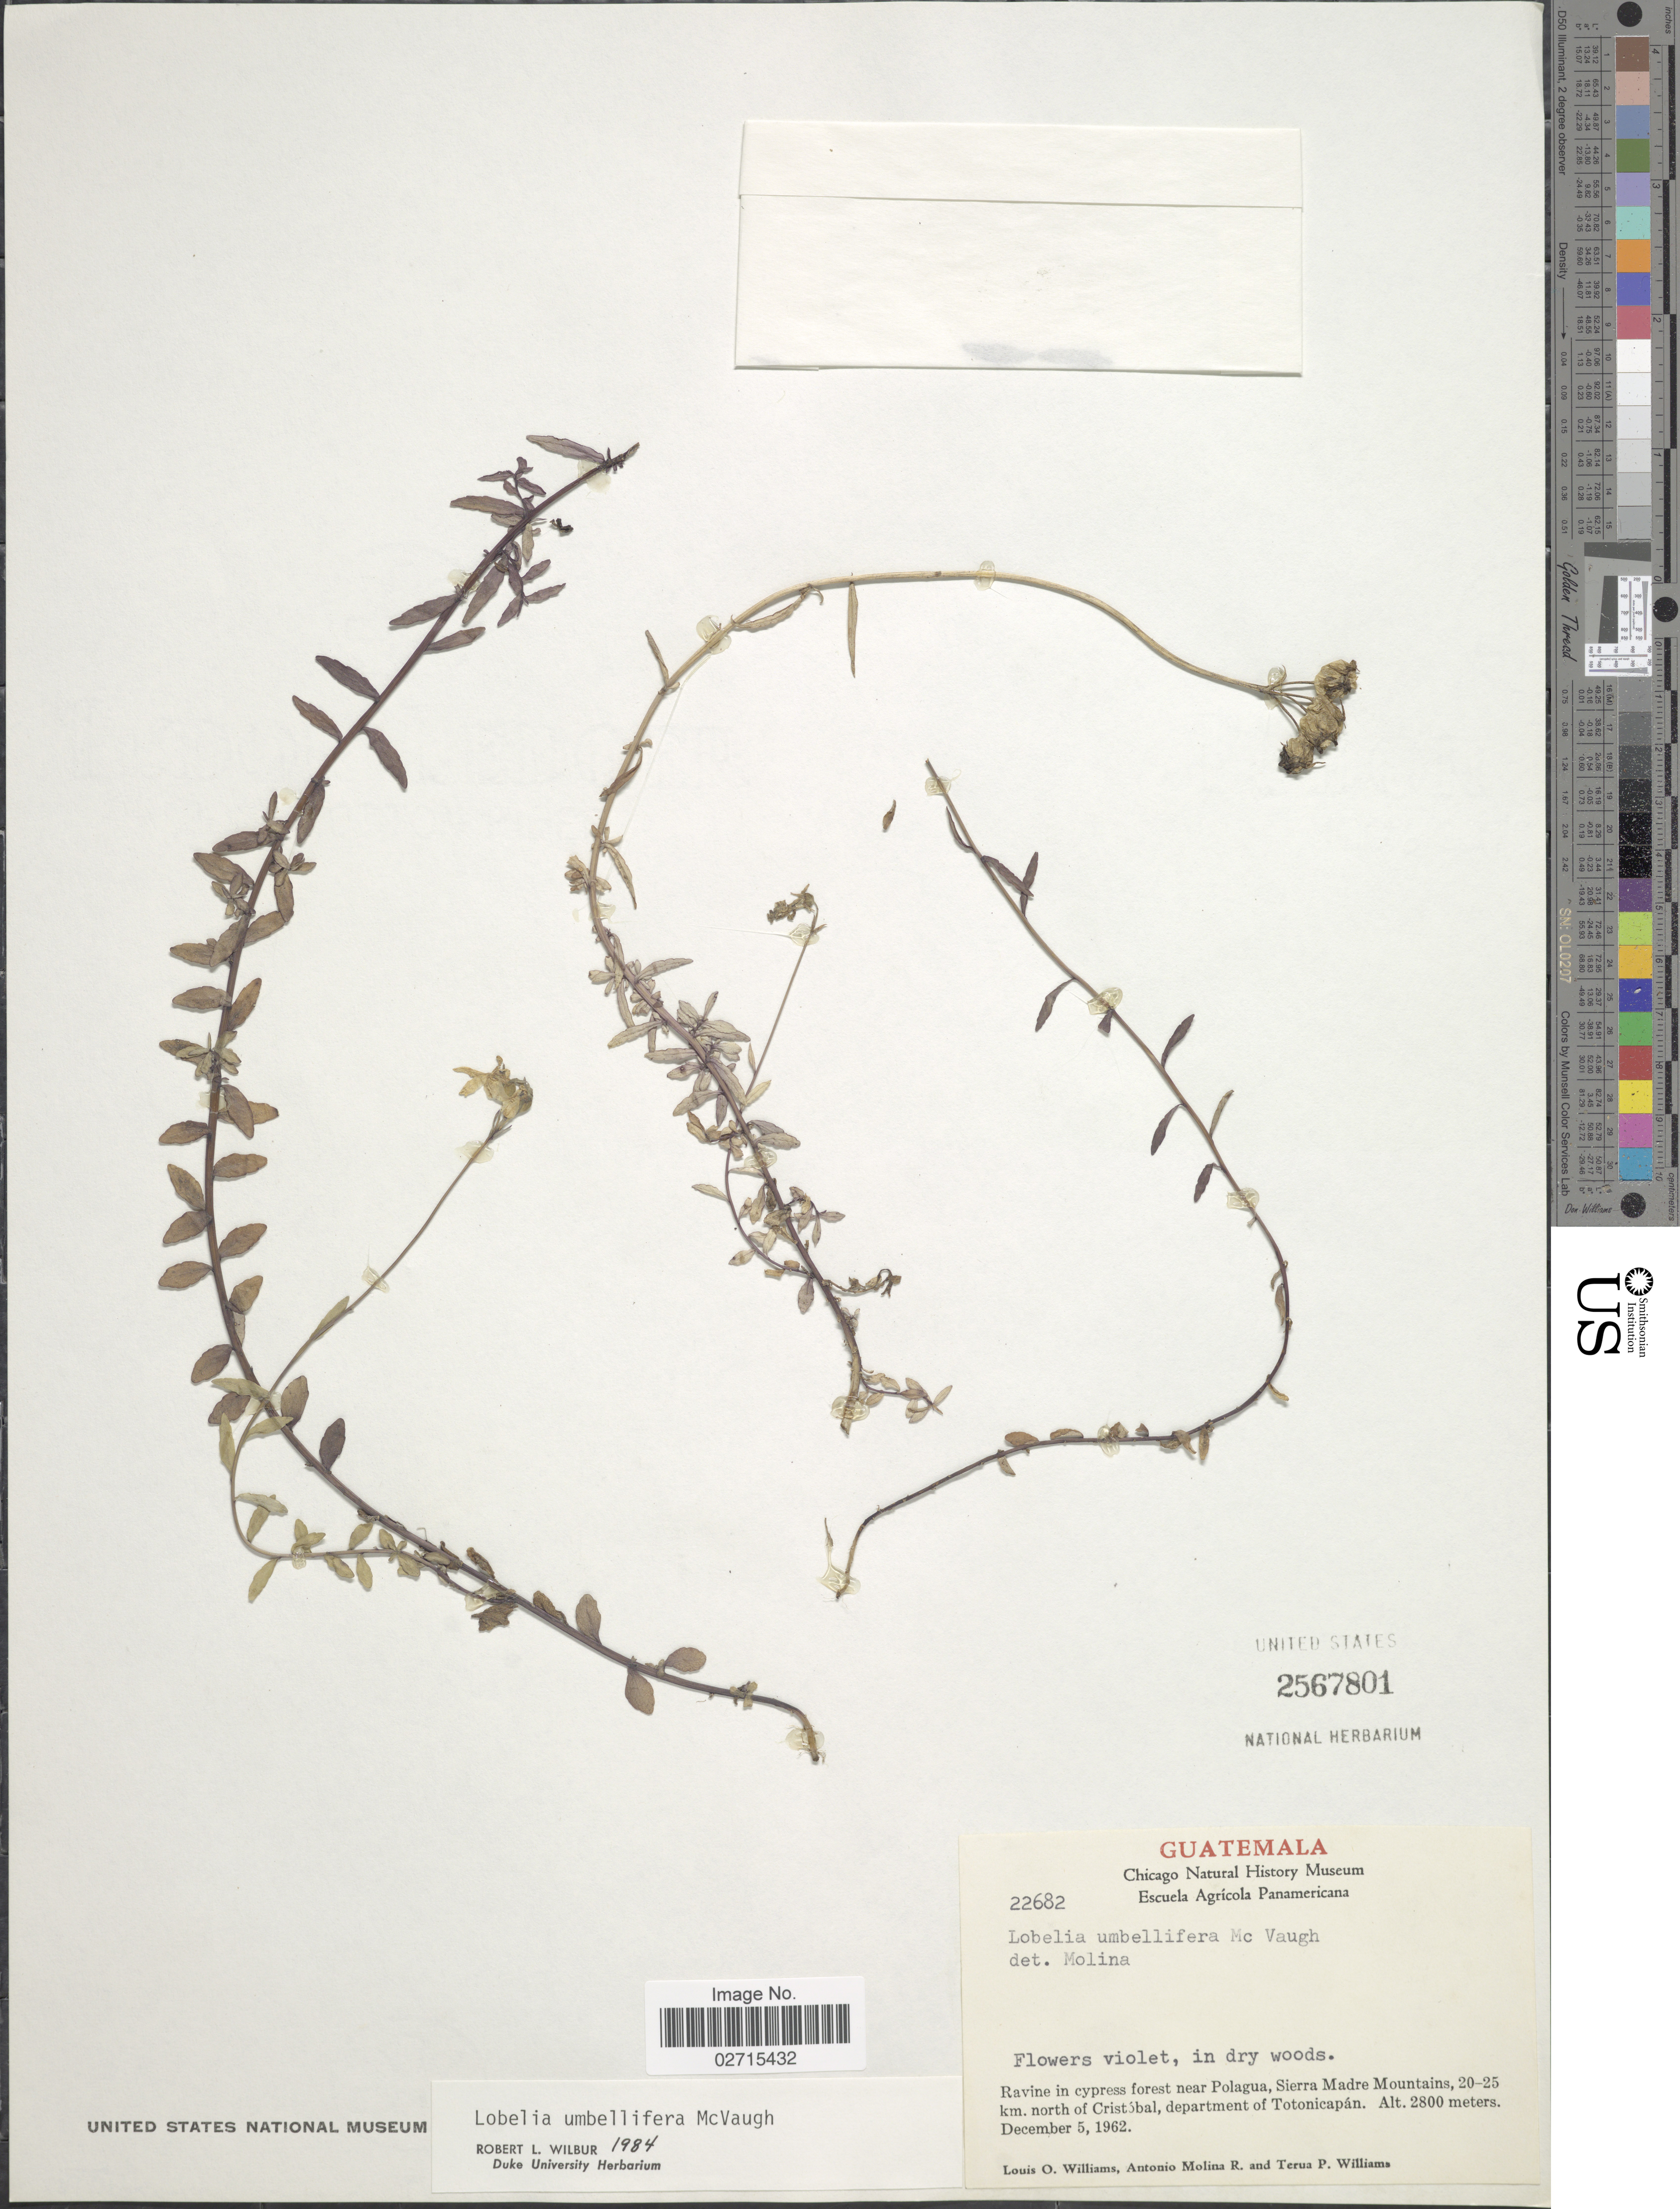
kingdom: Plantae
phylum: Tracheophyta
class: Magnoliopsida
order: Asterales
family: Campanulaceae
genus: Lobelia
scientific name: Lobelia umbellifera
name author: McVaugh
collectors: L. O. Williams, A. Molina R. & T. P. Williams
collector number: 22682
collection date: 1962-12-05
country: Guatemala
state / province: Totonicapan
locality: In dry woods, Ravine in cypress forest near Polagua, Sierra Madre Mountains, 20-25 km north of Cristóbal, department of Totonicapán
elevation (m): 2800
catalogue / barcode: US 2567801